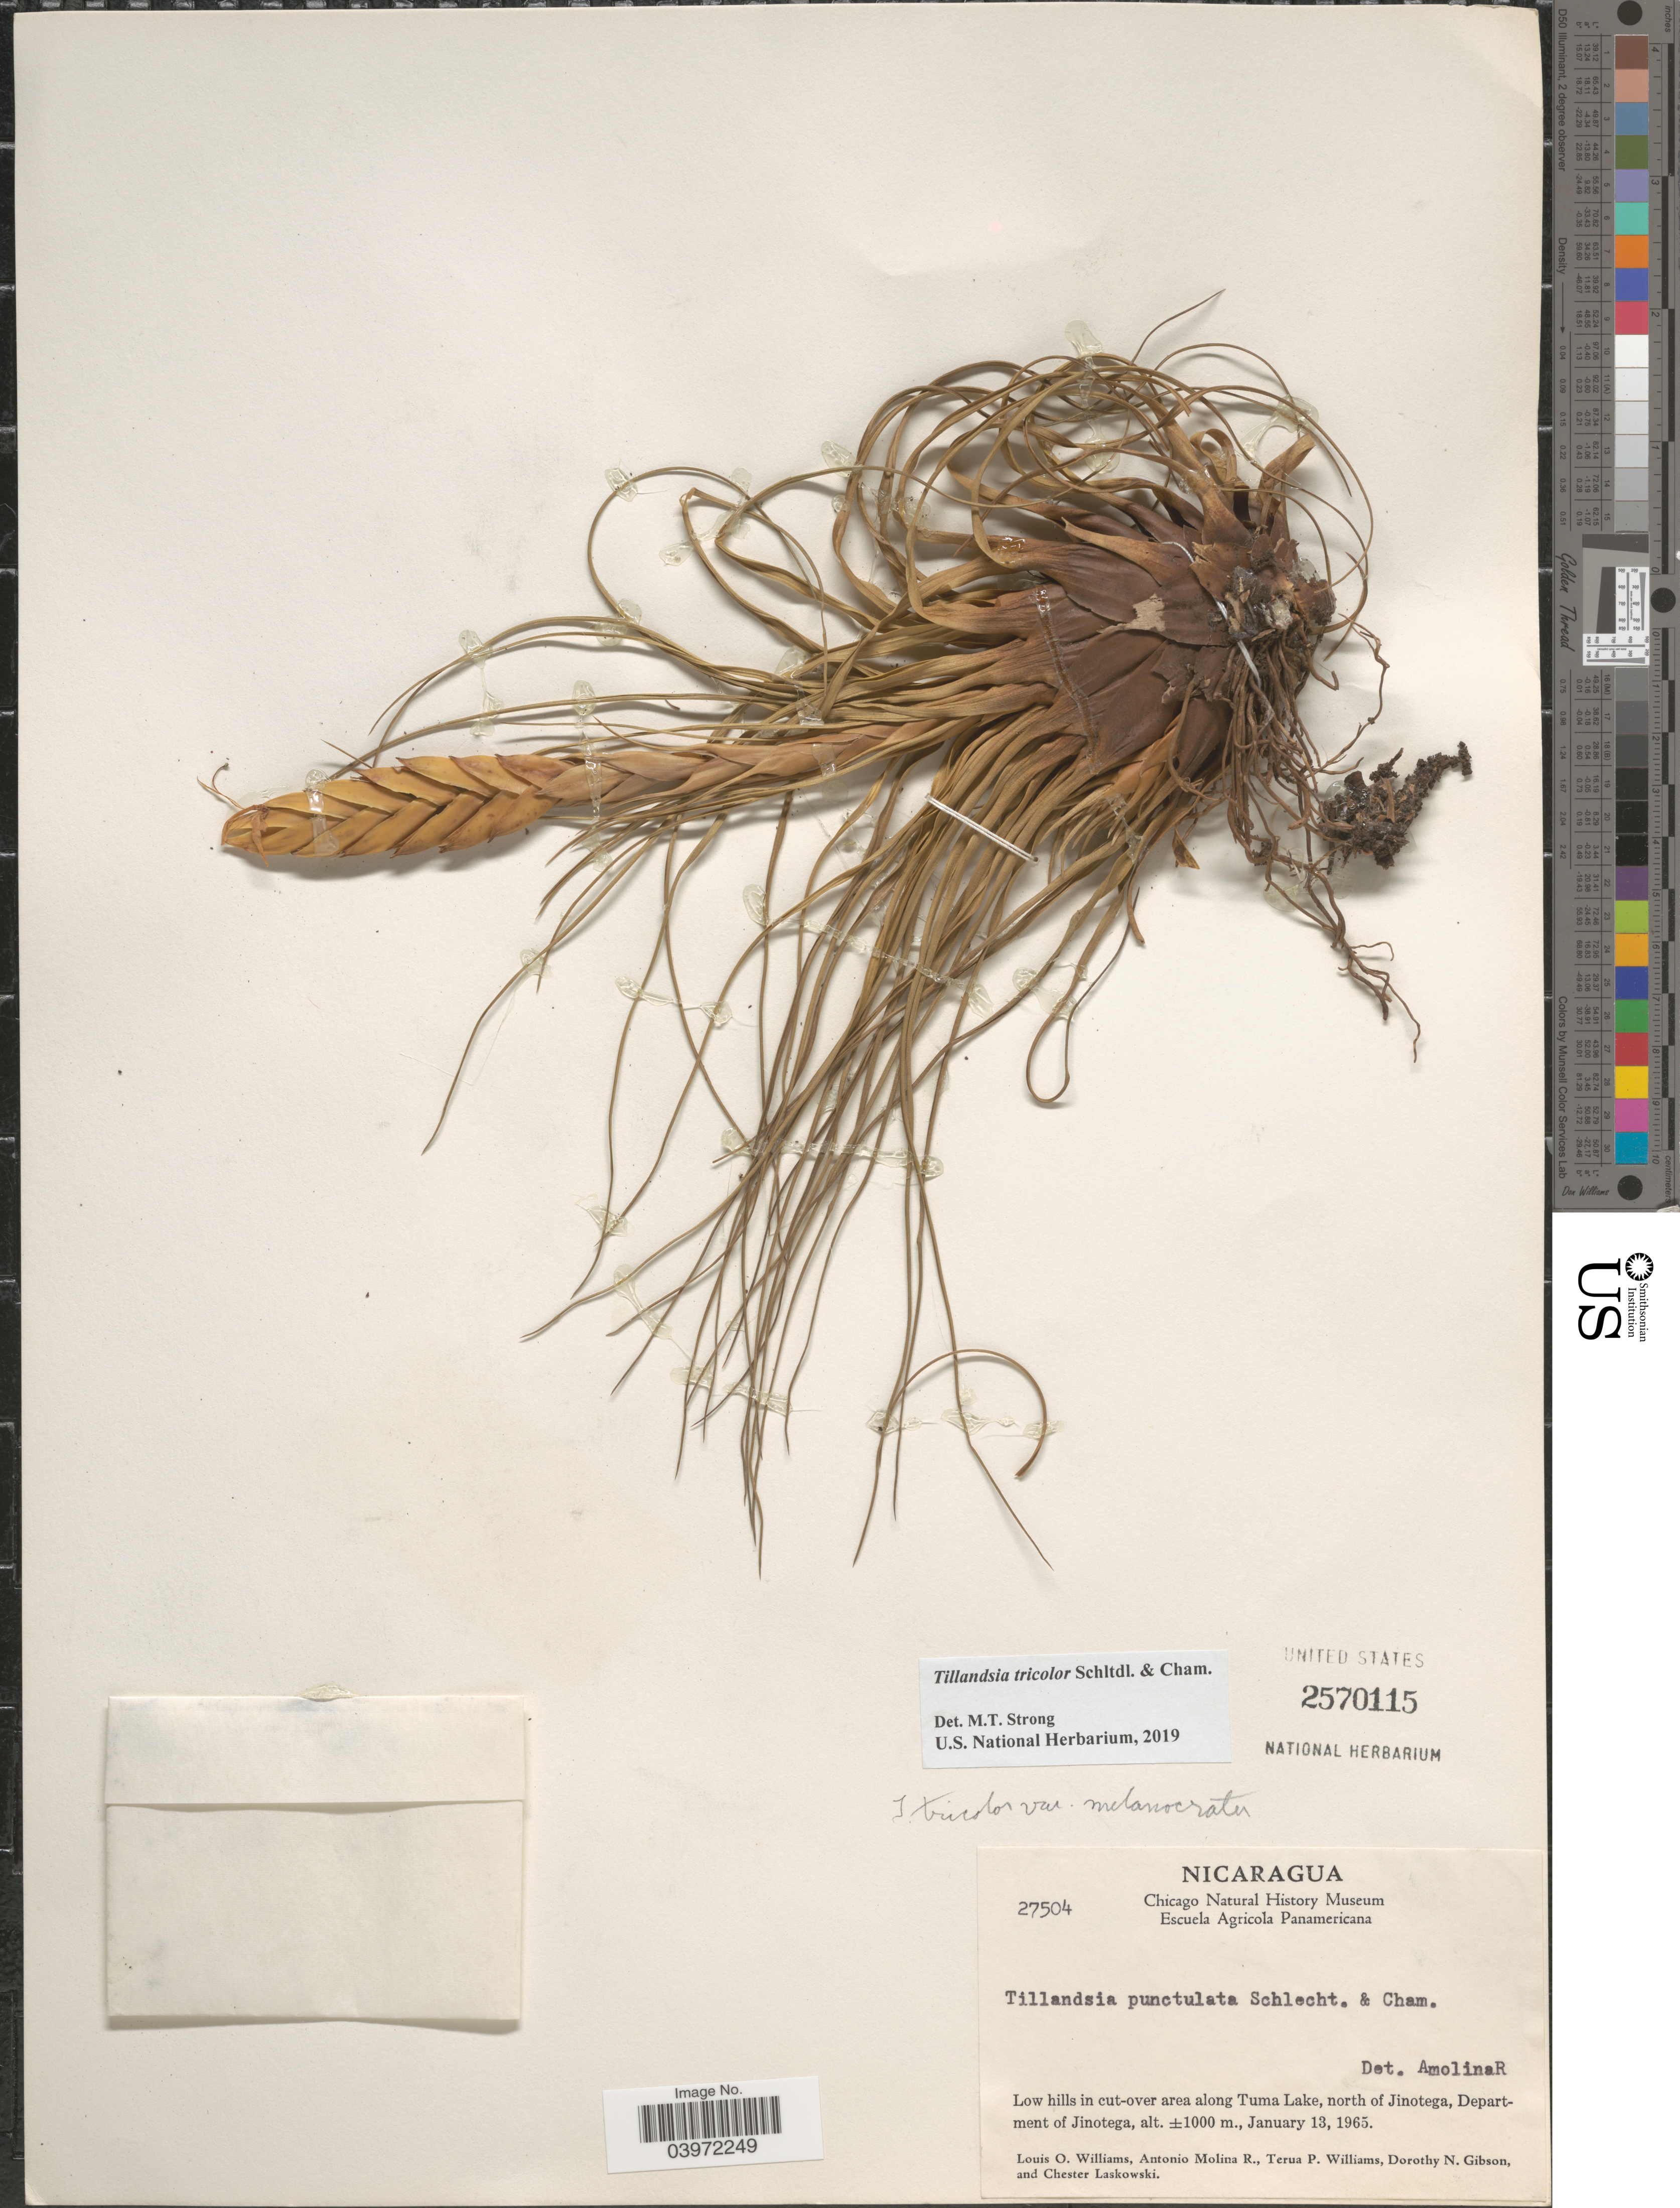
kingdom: Plantae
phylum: Tracheophyta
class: Liliopsida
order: Poales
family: Bromeliaceae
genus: Tillandsia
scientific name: Tillandsia tricolor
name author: Schltdl. & Cham.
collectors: L. O. Williams, A. Molina R., T. Williams, D. N. Gibson & C. Laskowski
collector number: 27504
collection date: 1965-01-13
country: Nicaragua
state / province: Jinotega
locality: Low hills in cut-over area along Tuma Lake, north of Jinotega, Department of Jinotega.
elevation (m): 1000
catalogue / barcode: US 2570115